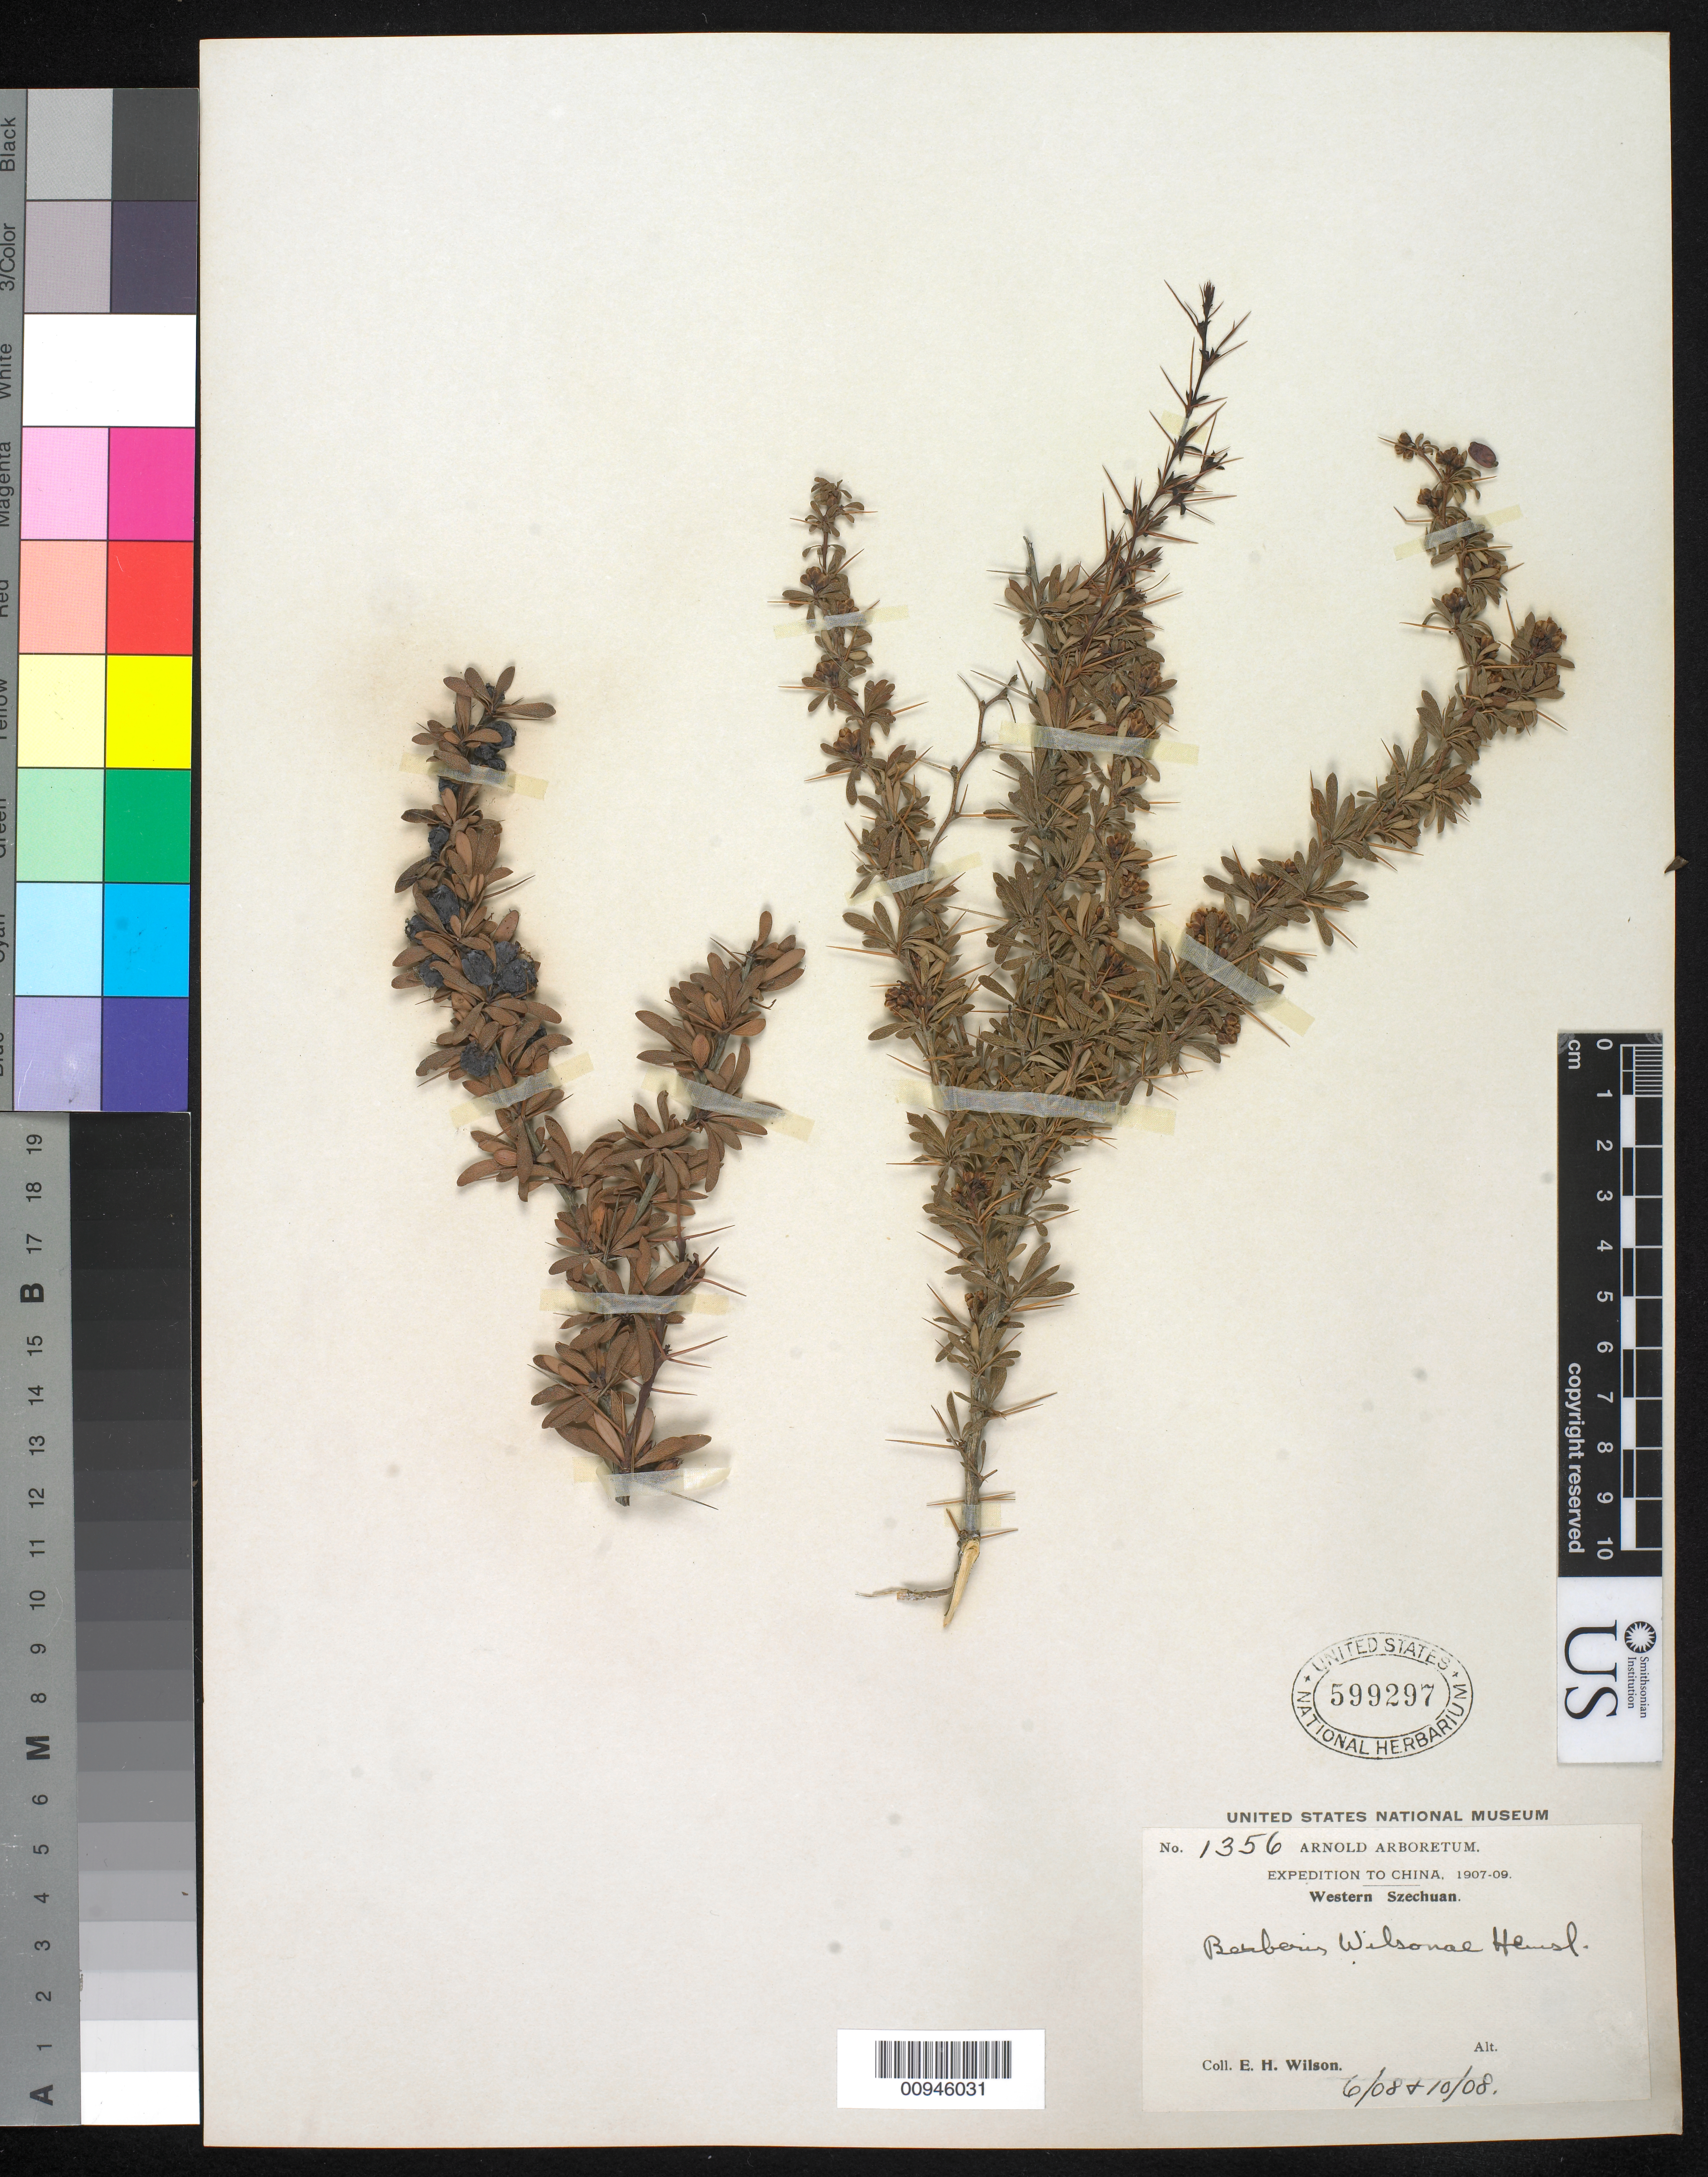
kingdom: Plantae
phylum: Tracheophyta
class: Magnoliopsida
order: Ranunculales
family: Berberidaceae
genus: Berberis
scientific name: Berberis wilsoniae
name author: Hemsl.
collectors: E. H. Wilson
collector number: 1356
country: China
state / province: Sichuan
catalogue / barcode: US 599297